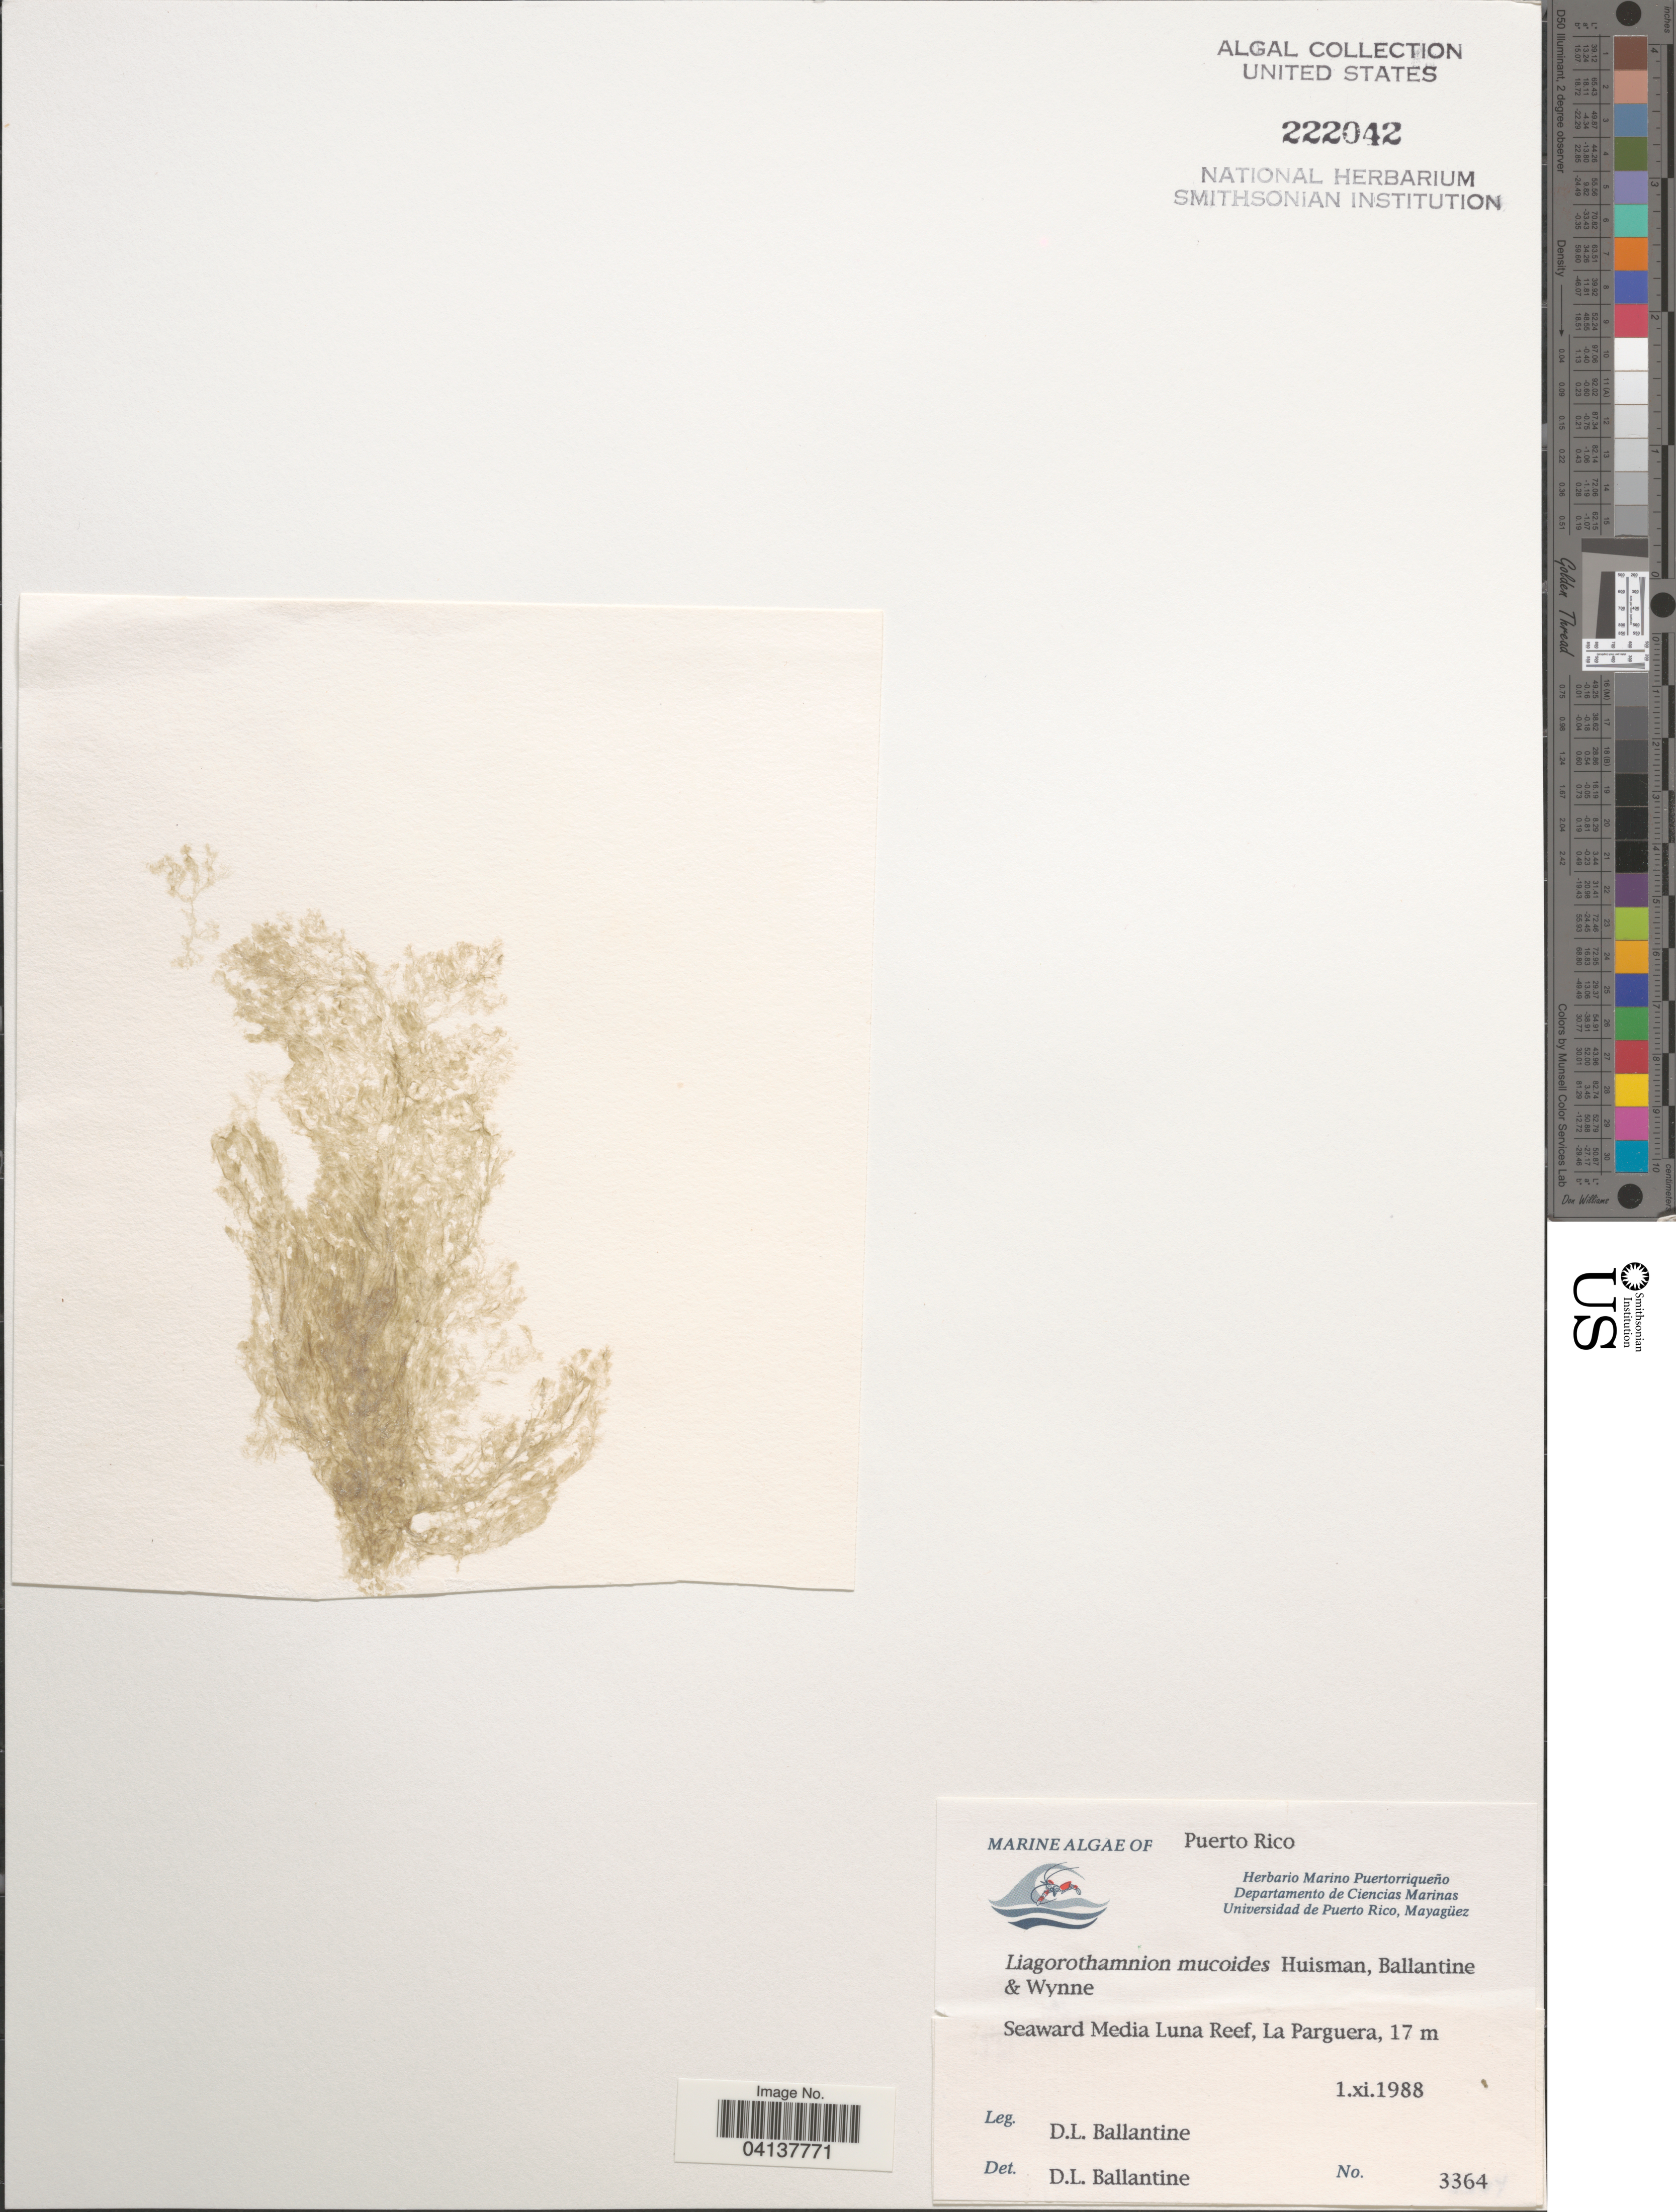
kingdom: Plantae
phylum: Rhodophyta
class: Florideophyceae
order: Ceramiales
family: Ceramiaceae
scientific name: Liagorothamnion mucoides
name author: Huisman et al.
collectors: D.L. Ballantine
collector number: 3364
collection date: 1988-11-01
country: Puerto Rico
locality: Seaward Media Luna Reef, La Parguera.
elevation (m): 17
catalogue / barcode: US 222042